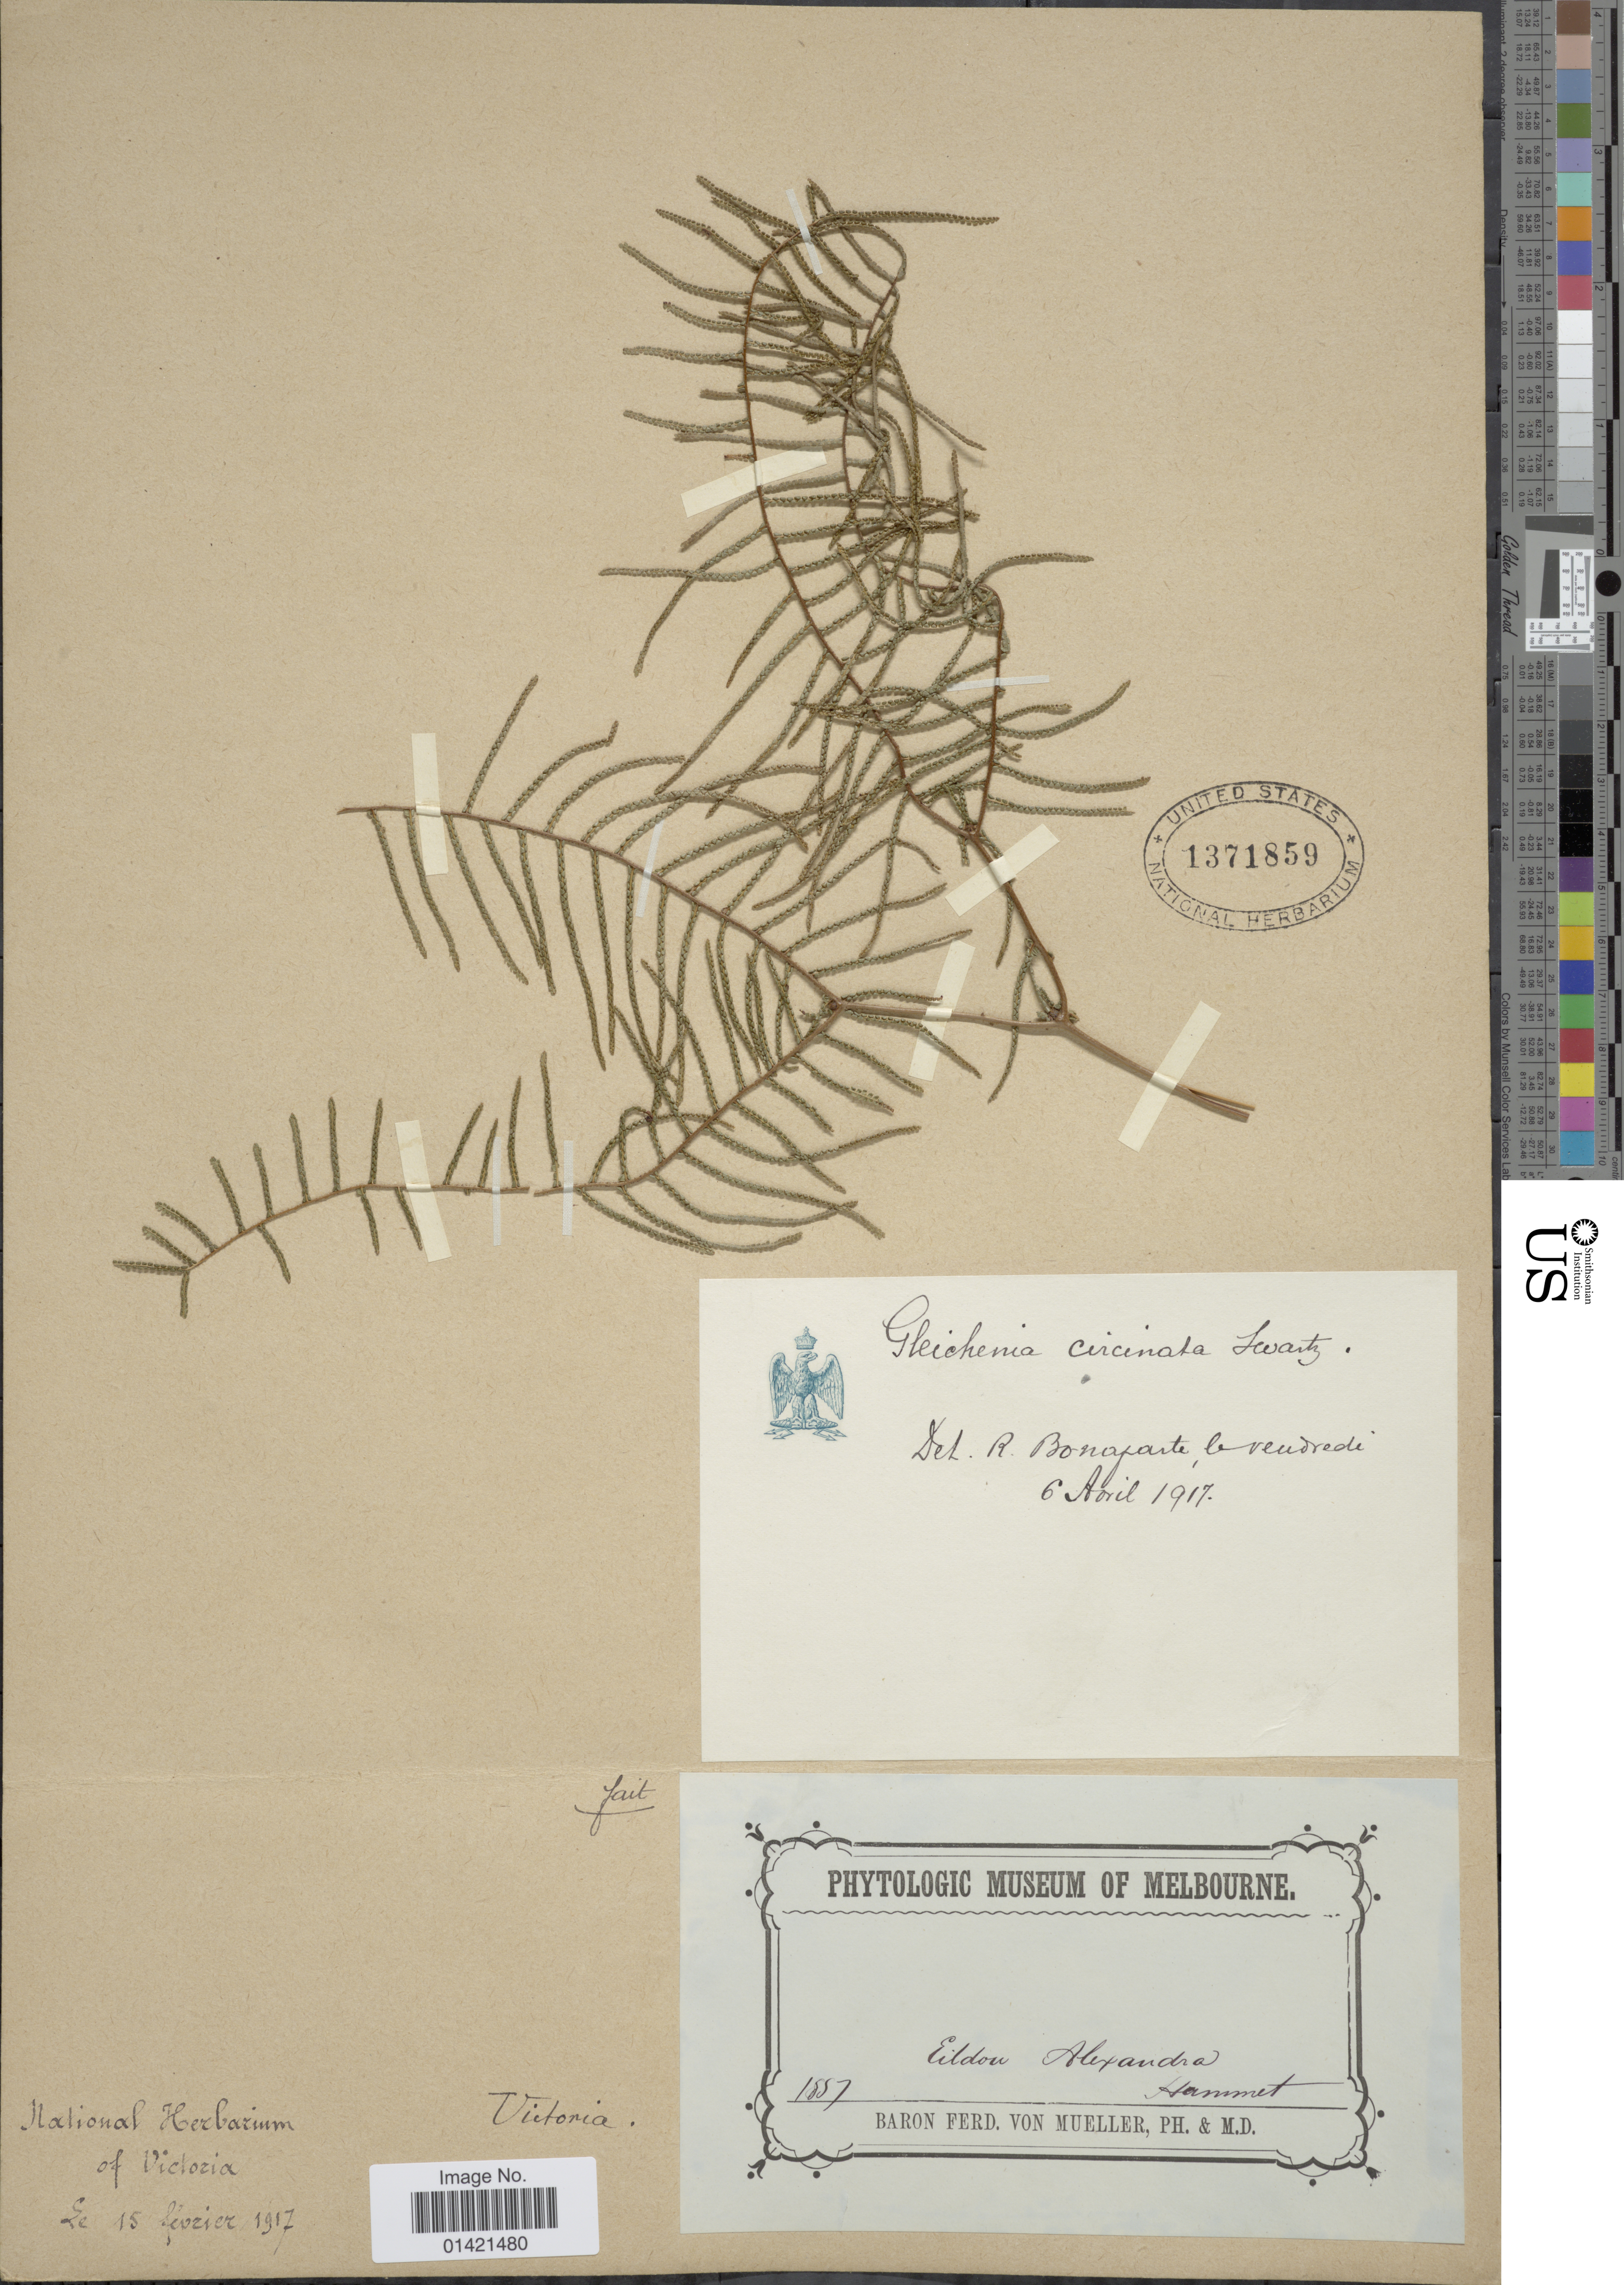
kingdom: Plantae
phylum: Tracheophyta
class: Polypodiopsida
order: Gleicheniales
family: Gleicheniaceae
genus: Gleichenia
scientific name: Gleichenia microphylla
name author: R. Br.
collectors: Hammet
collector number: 1887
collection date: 1917-02-15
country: Australia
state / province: Victoria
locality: Victoria. Eildou Alexandra.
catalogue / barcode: US 1371859